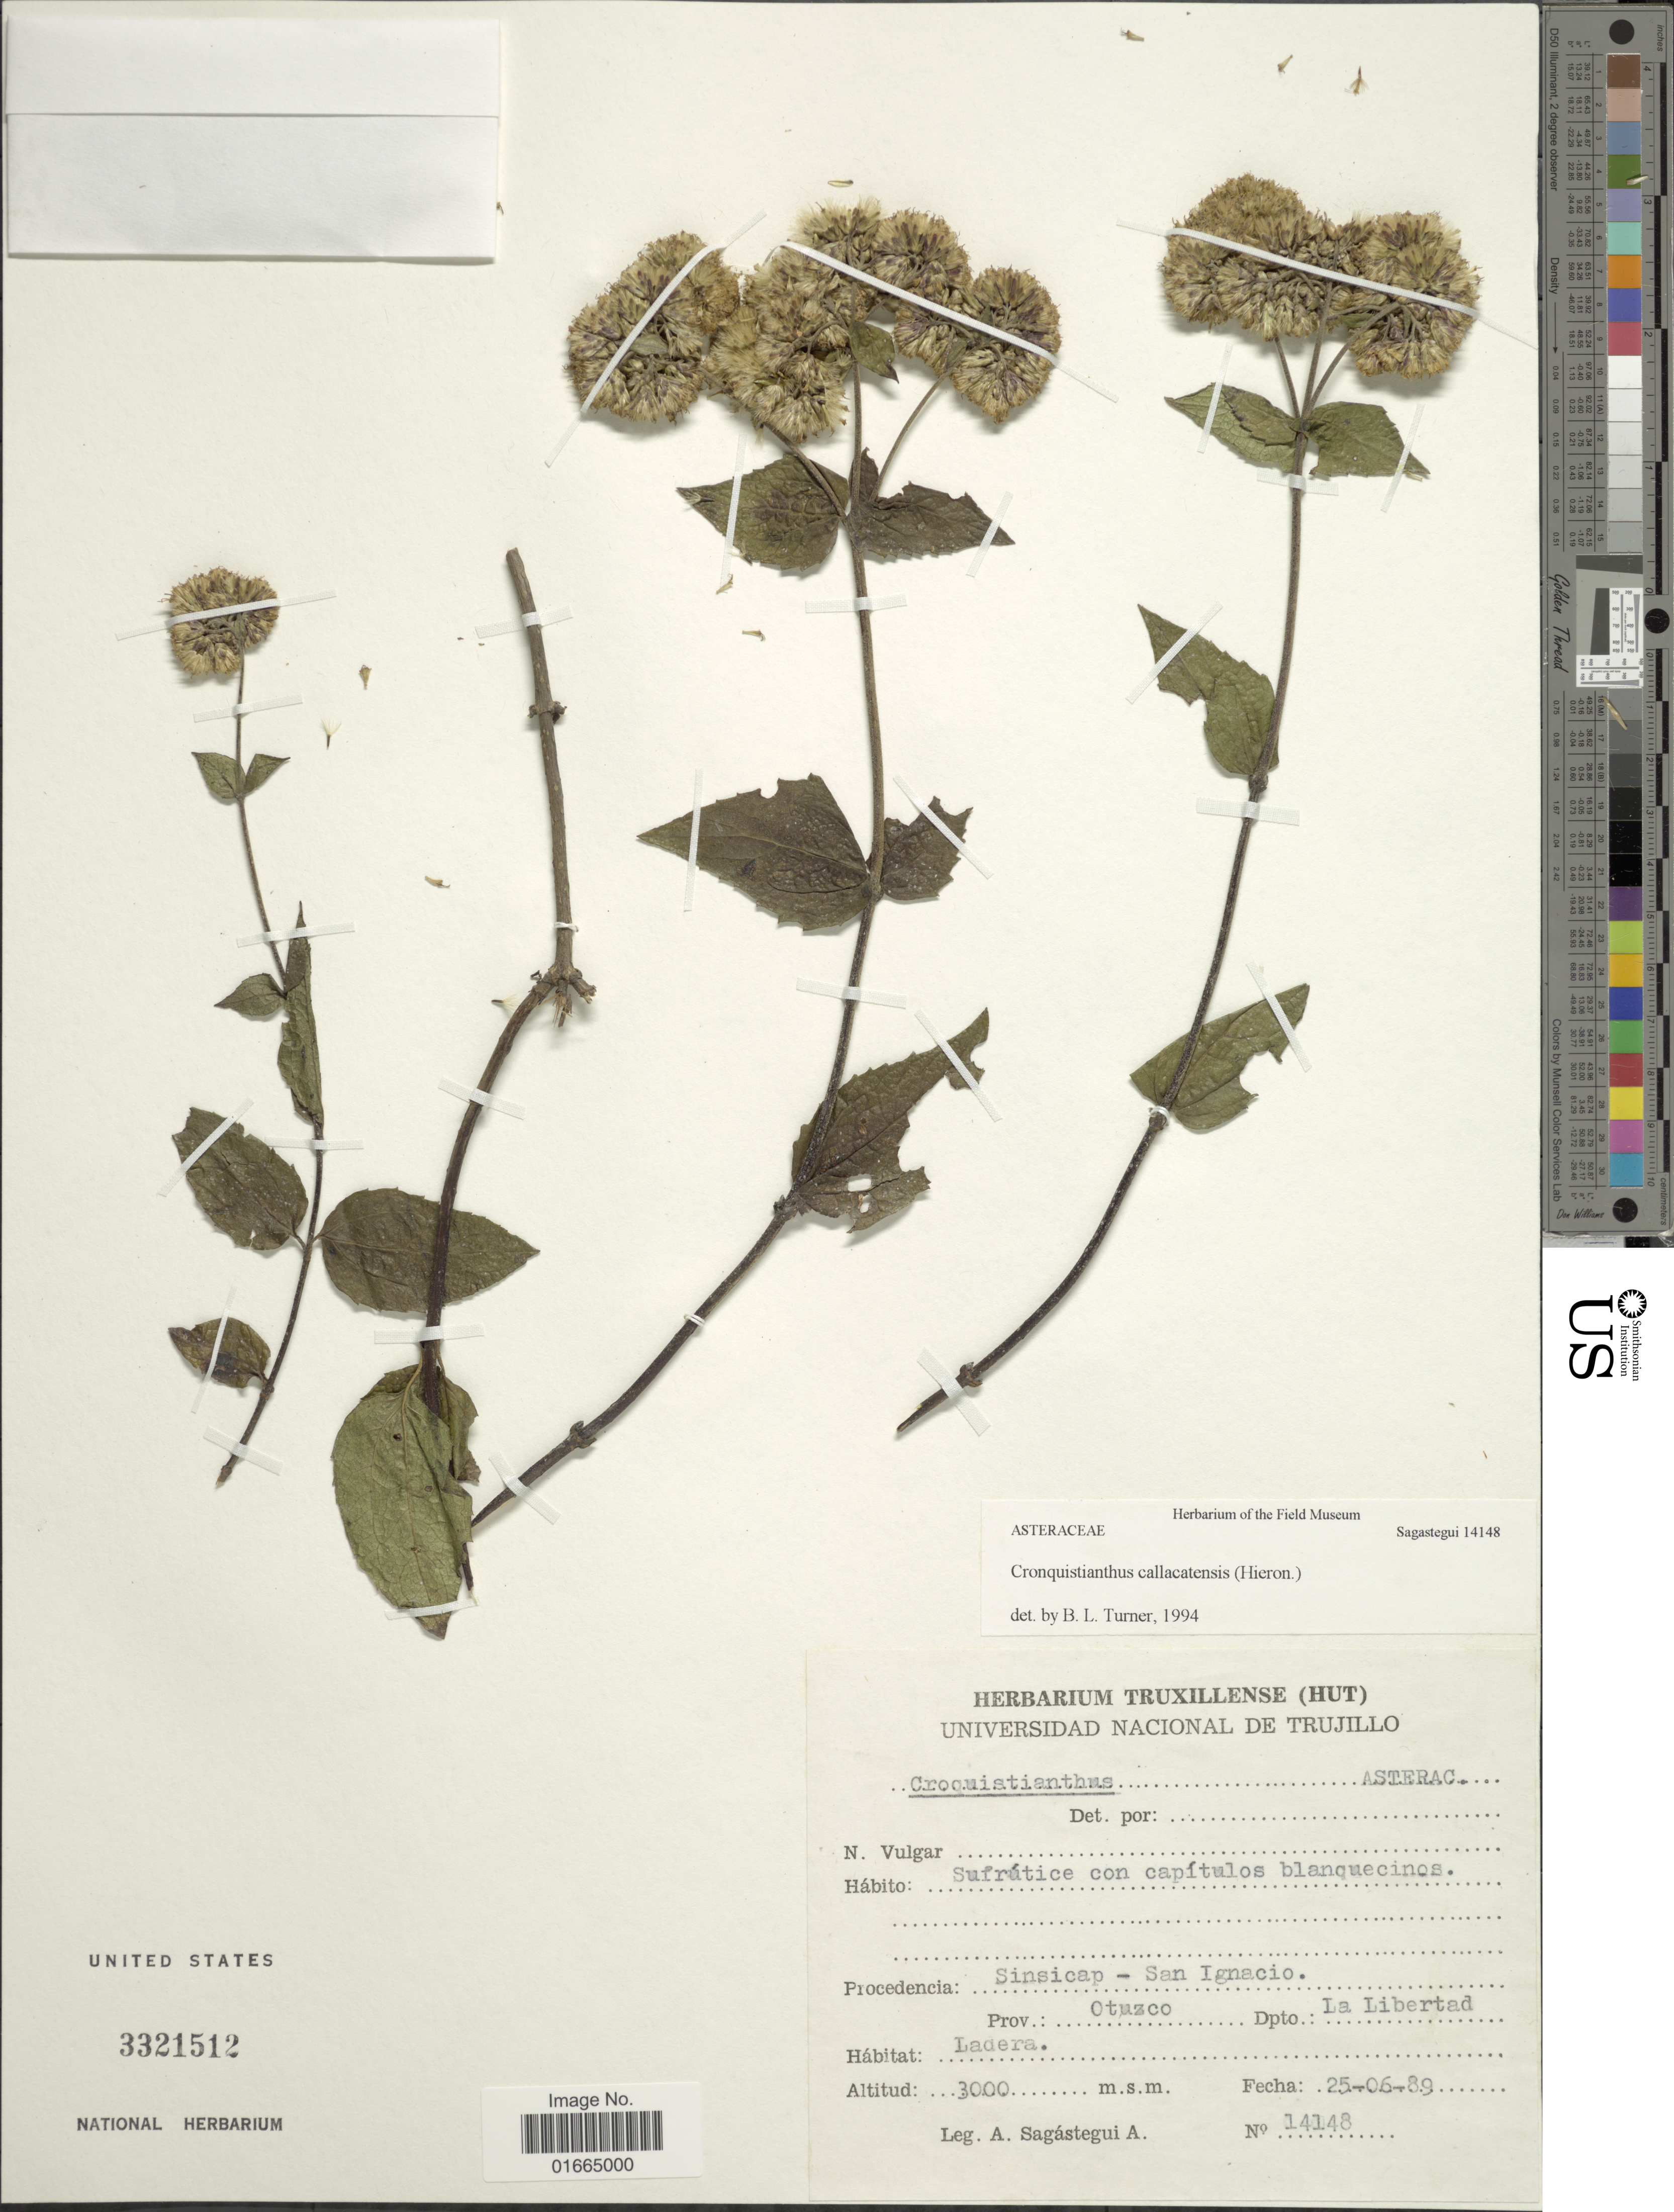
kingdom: Plantae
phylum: Tracheophyta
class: Magnoliopsida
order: Asterales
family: Asteraceae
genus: Cronquistianthus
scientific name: Cronquistianthus callacatensis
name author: (Hieron.) R.M. King & H. Rob.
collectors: A. Sagástegui A.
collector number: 14148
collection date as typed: Transcribed d/m/y: 25/6/89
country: Peru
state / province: La Libertad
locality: Sinsicap - San Ignacio. Prov.: Otuzco. Dpto.: La Libertad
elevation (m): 3000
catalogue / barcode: US 3321512